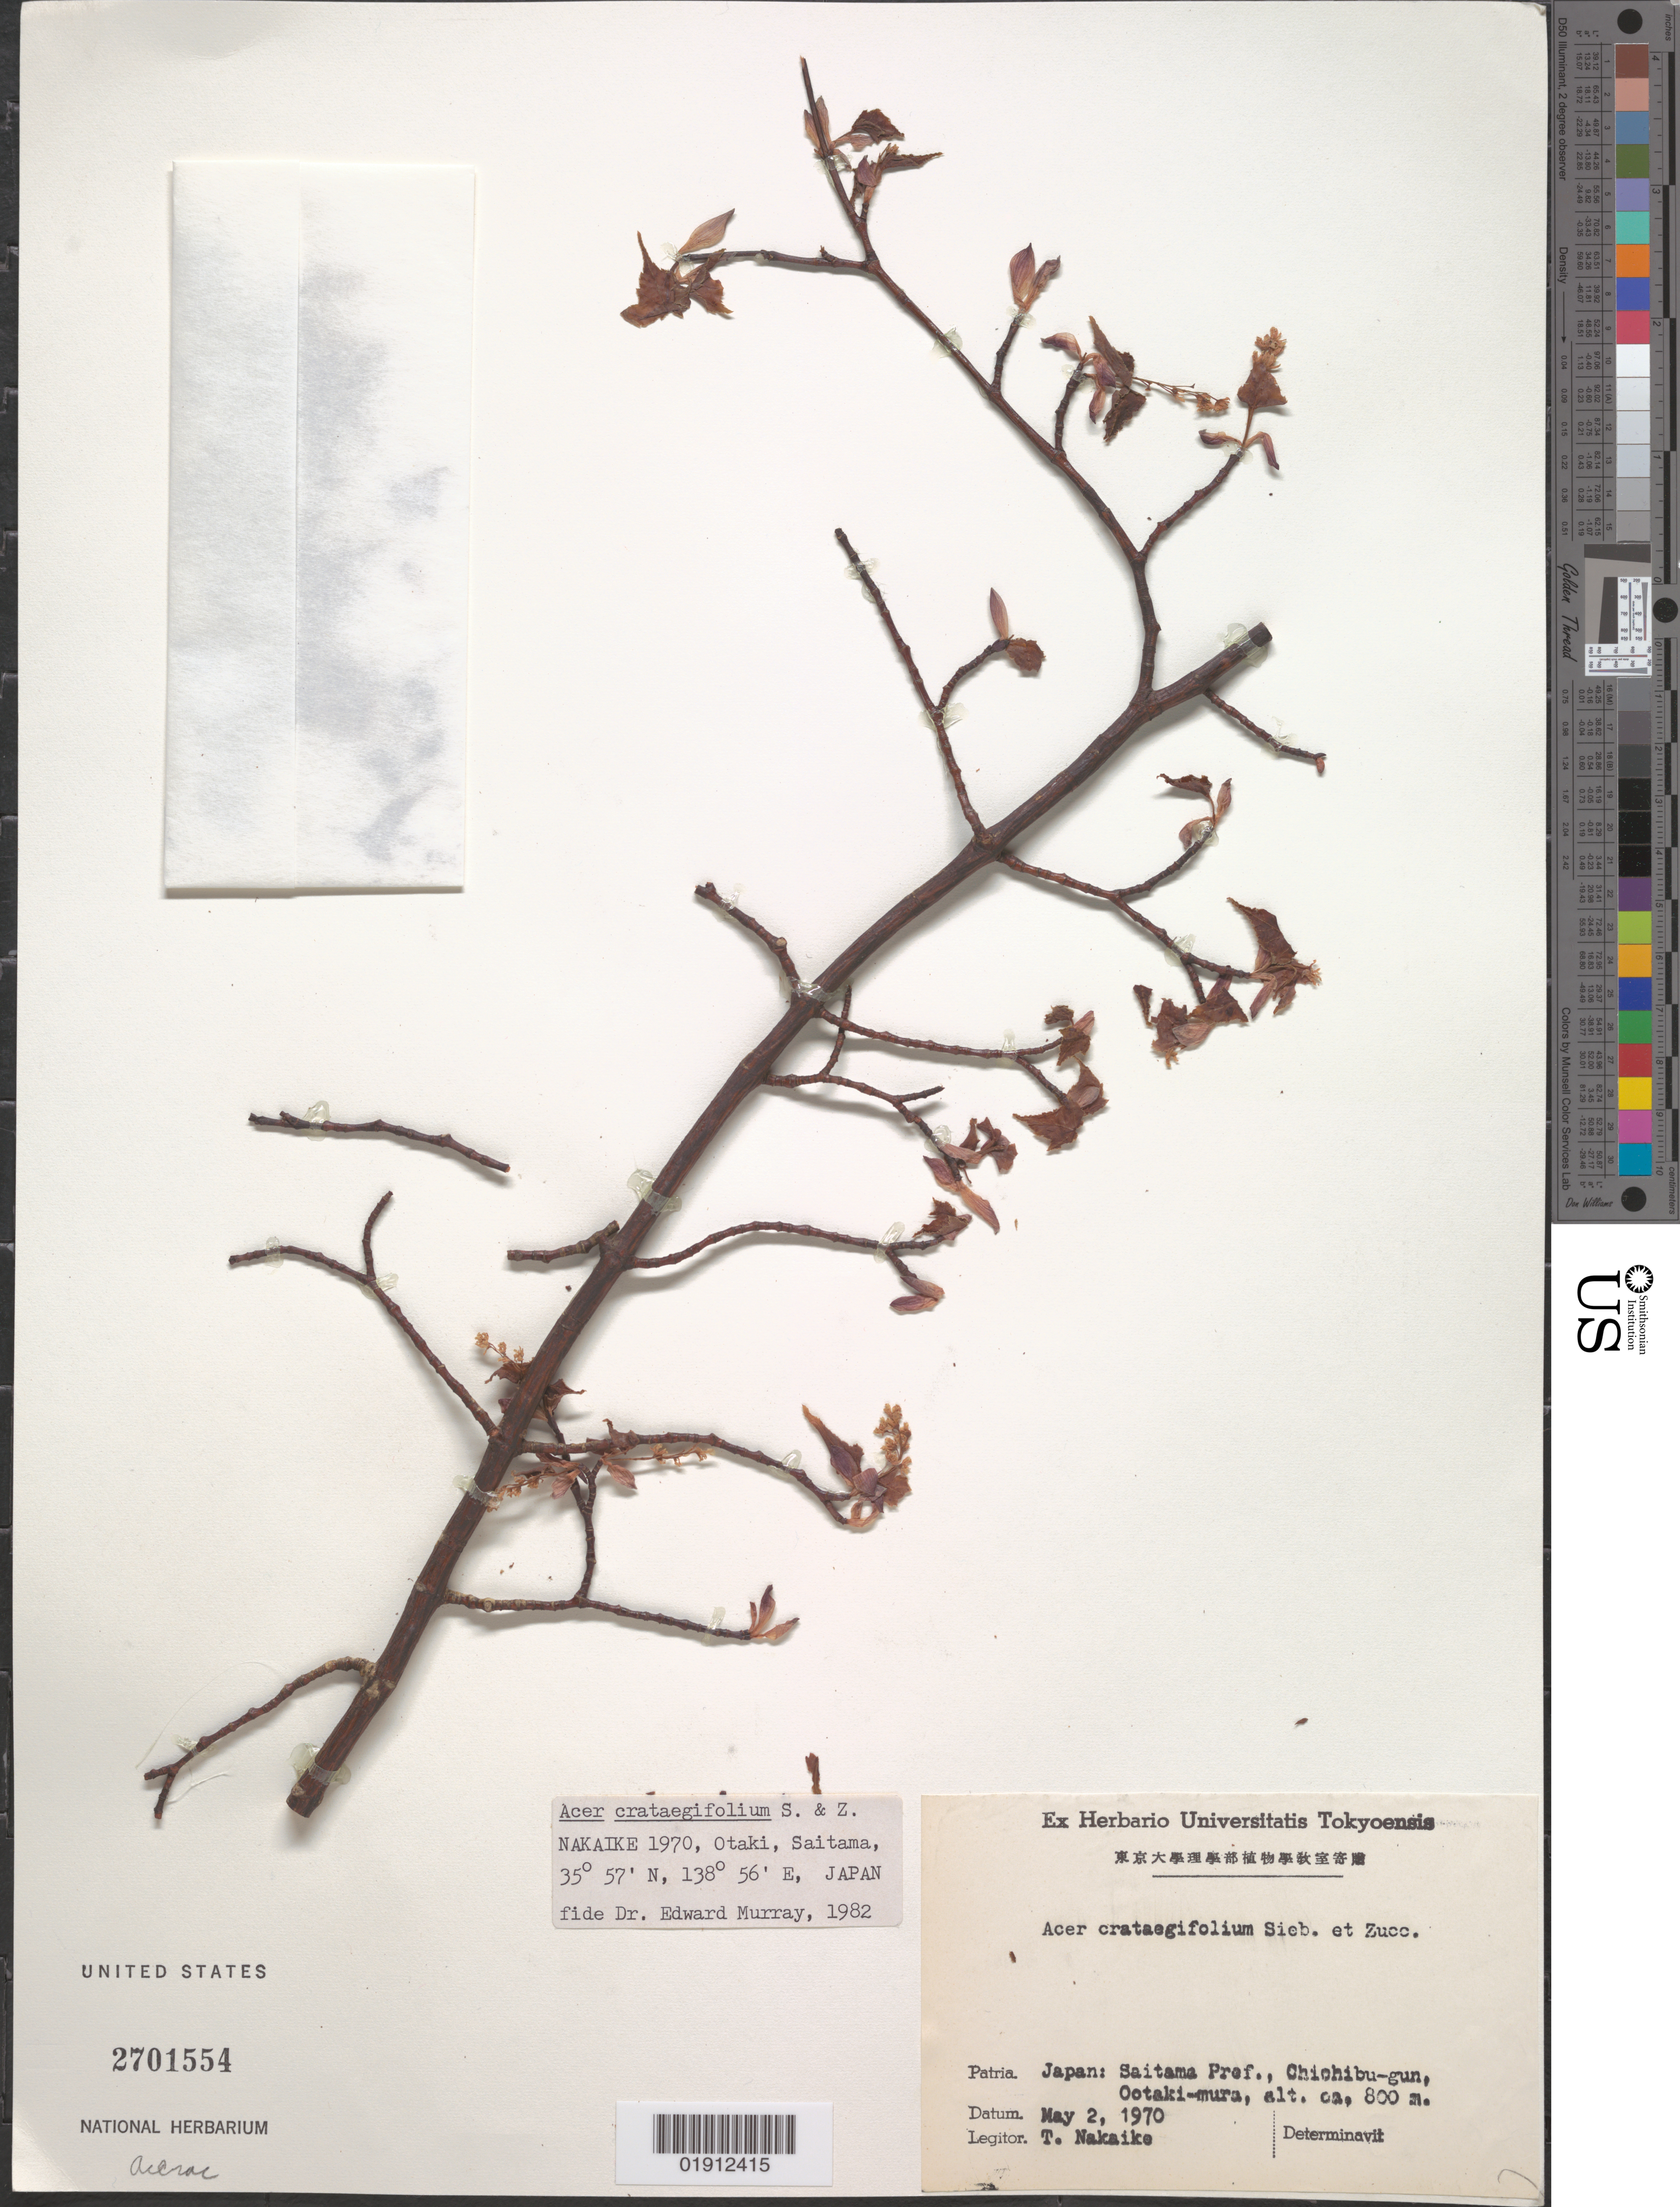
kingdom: Plantae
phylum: Tracheophyta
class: Magnoliopsida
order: Sapindales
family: Sapindaceae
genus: Acer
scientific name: Acer crataegifolium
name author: Siebold & Zucc.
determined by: Murray, Edward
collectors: T. Nakaike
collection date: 1970-05-02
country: Japan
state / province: Saitama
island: Honshu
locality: Saitama Pref., Chichibu-gun, Octaki-mura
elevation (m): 800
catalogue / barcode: US 2701554